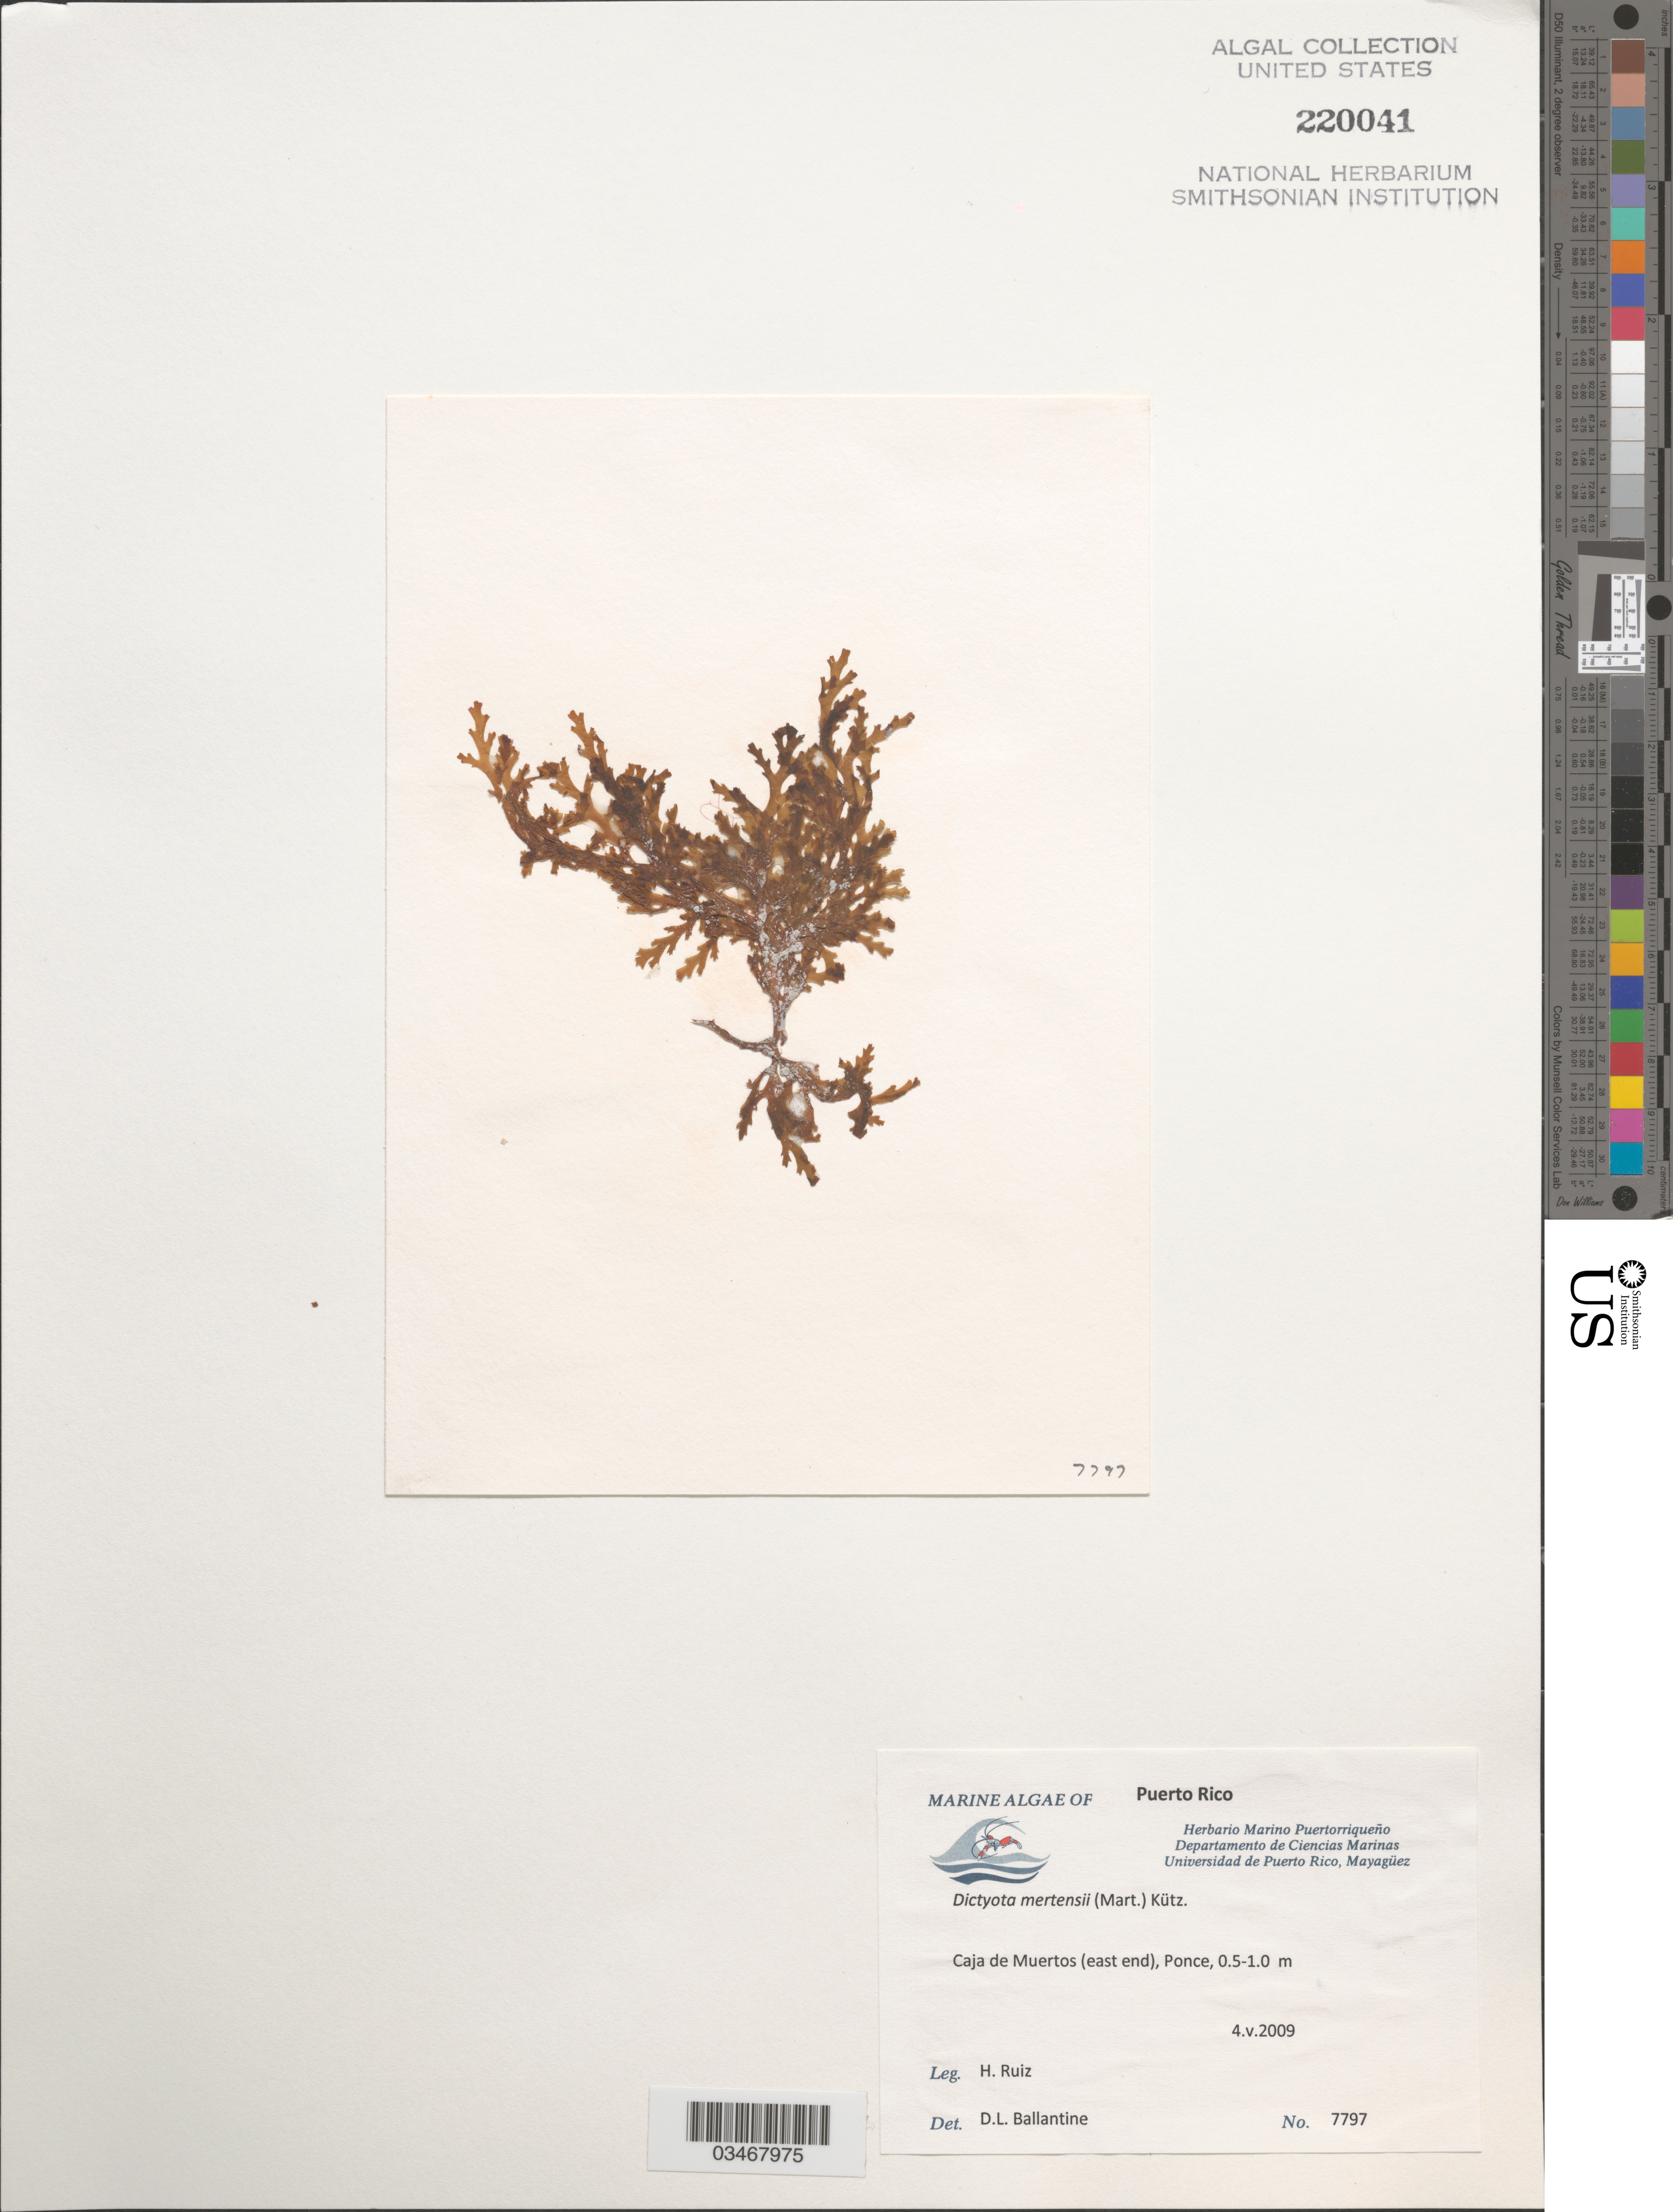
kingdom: Chromista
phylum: Ochrophyta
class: Phaeophyceae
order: Dictyotales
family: Dictyotaceae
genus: Dictyota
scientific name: Dictyota mertensii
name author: (C. Mart.) Kütz.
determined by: Ballantine, D. L.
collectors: H. Ruiz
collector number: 7797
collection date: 2009-05-04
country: Puerto Rico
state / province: Ponce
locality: Caja de Muertos (east end)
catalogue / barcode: US 220041